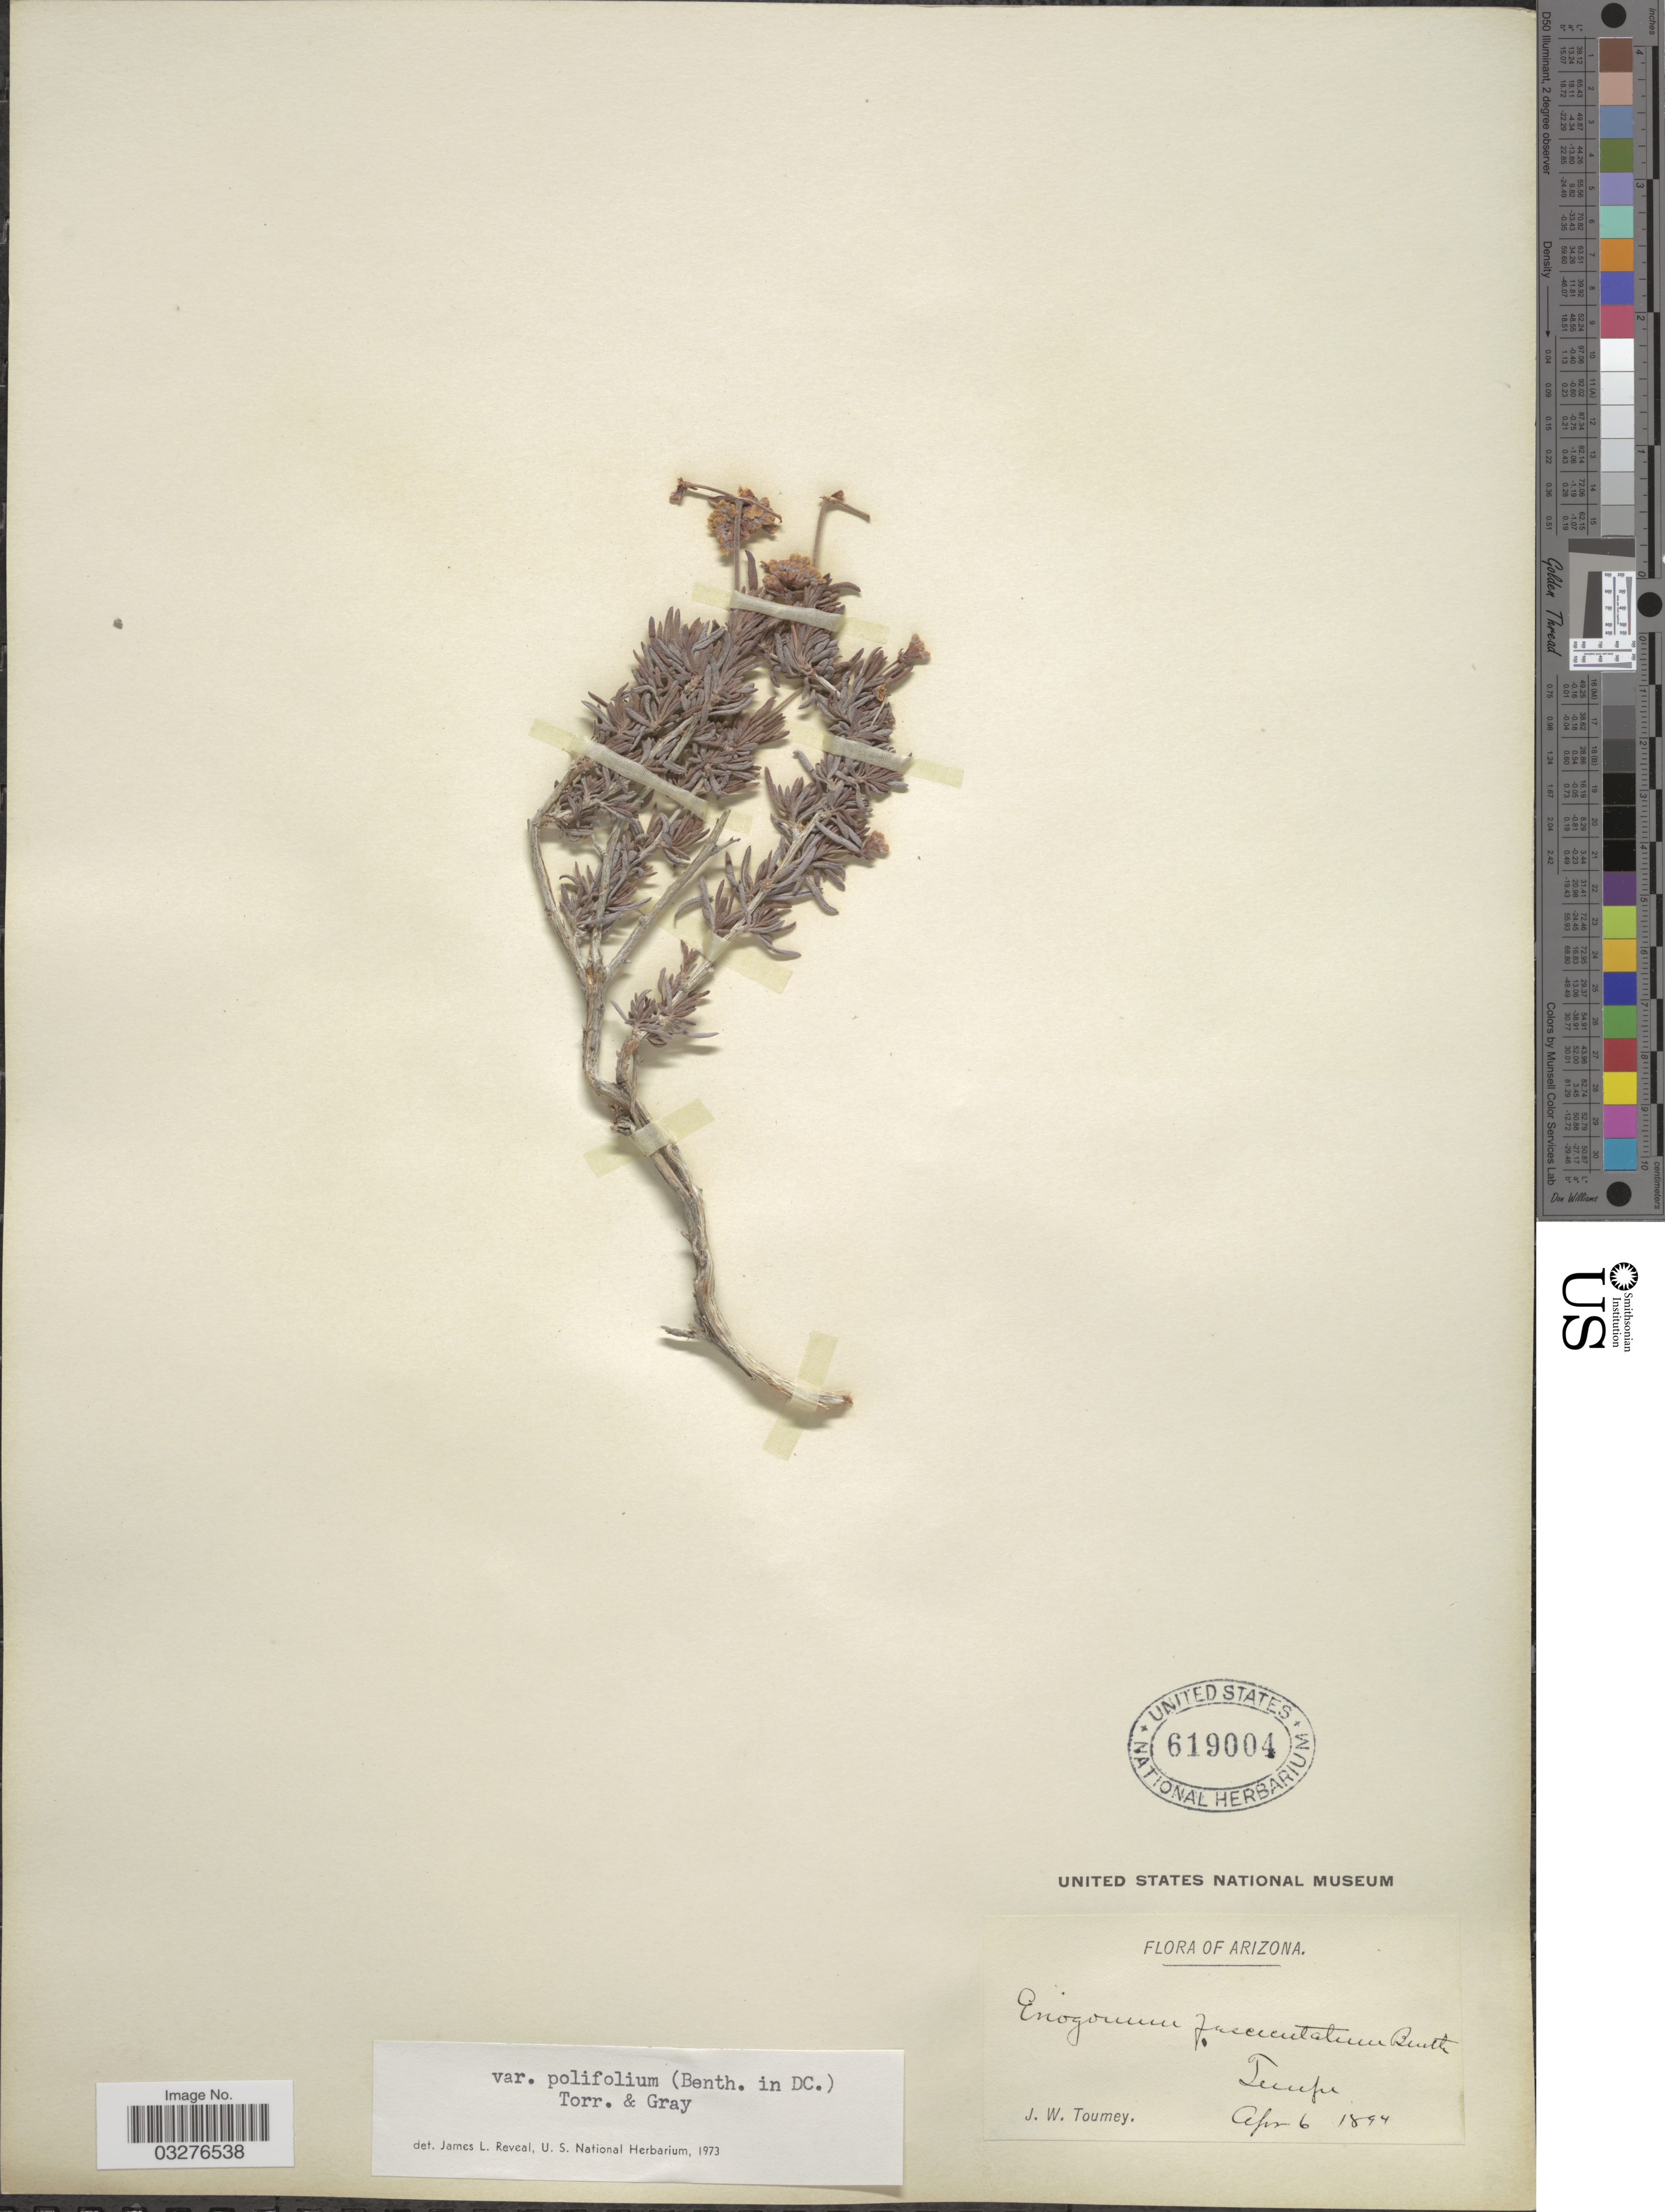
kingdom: Plantae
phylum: Tracheophyta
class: Magnoliopsida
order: Caryophyllales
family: Polygonaceae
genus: Eriogonum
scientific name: Eriogonum fasciculatum var. polifolium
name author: (Benth.) Torr. & A. Gray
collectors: J. W. Toumey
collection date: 1894-04-06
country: United States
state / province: Arizona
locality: Tempe.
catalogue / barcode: US 619004